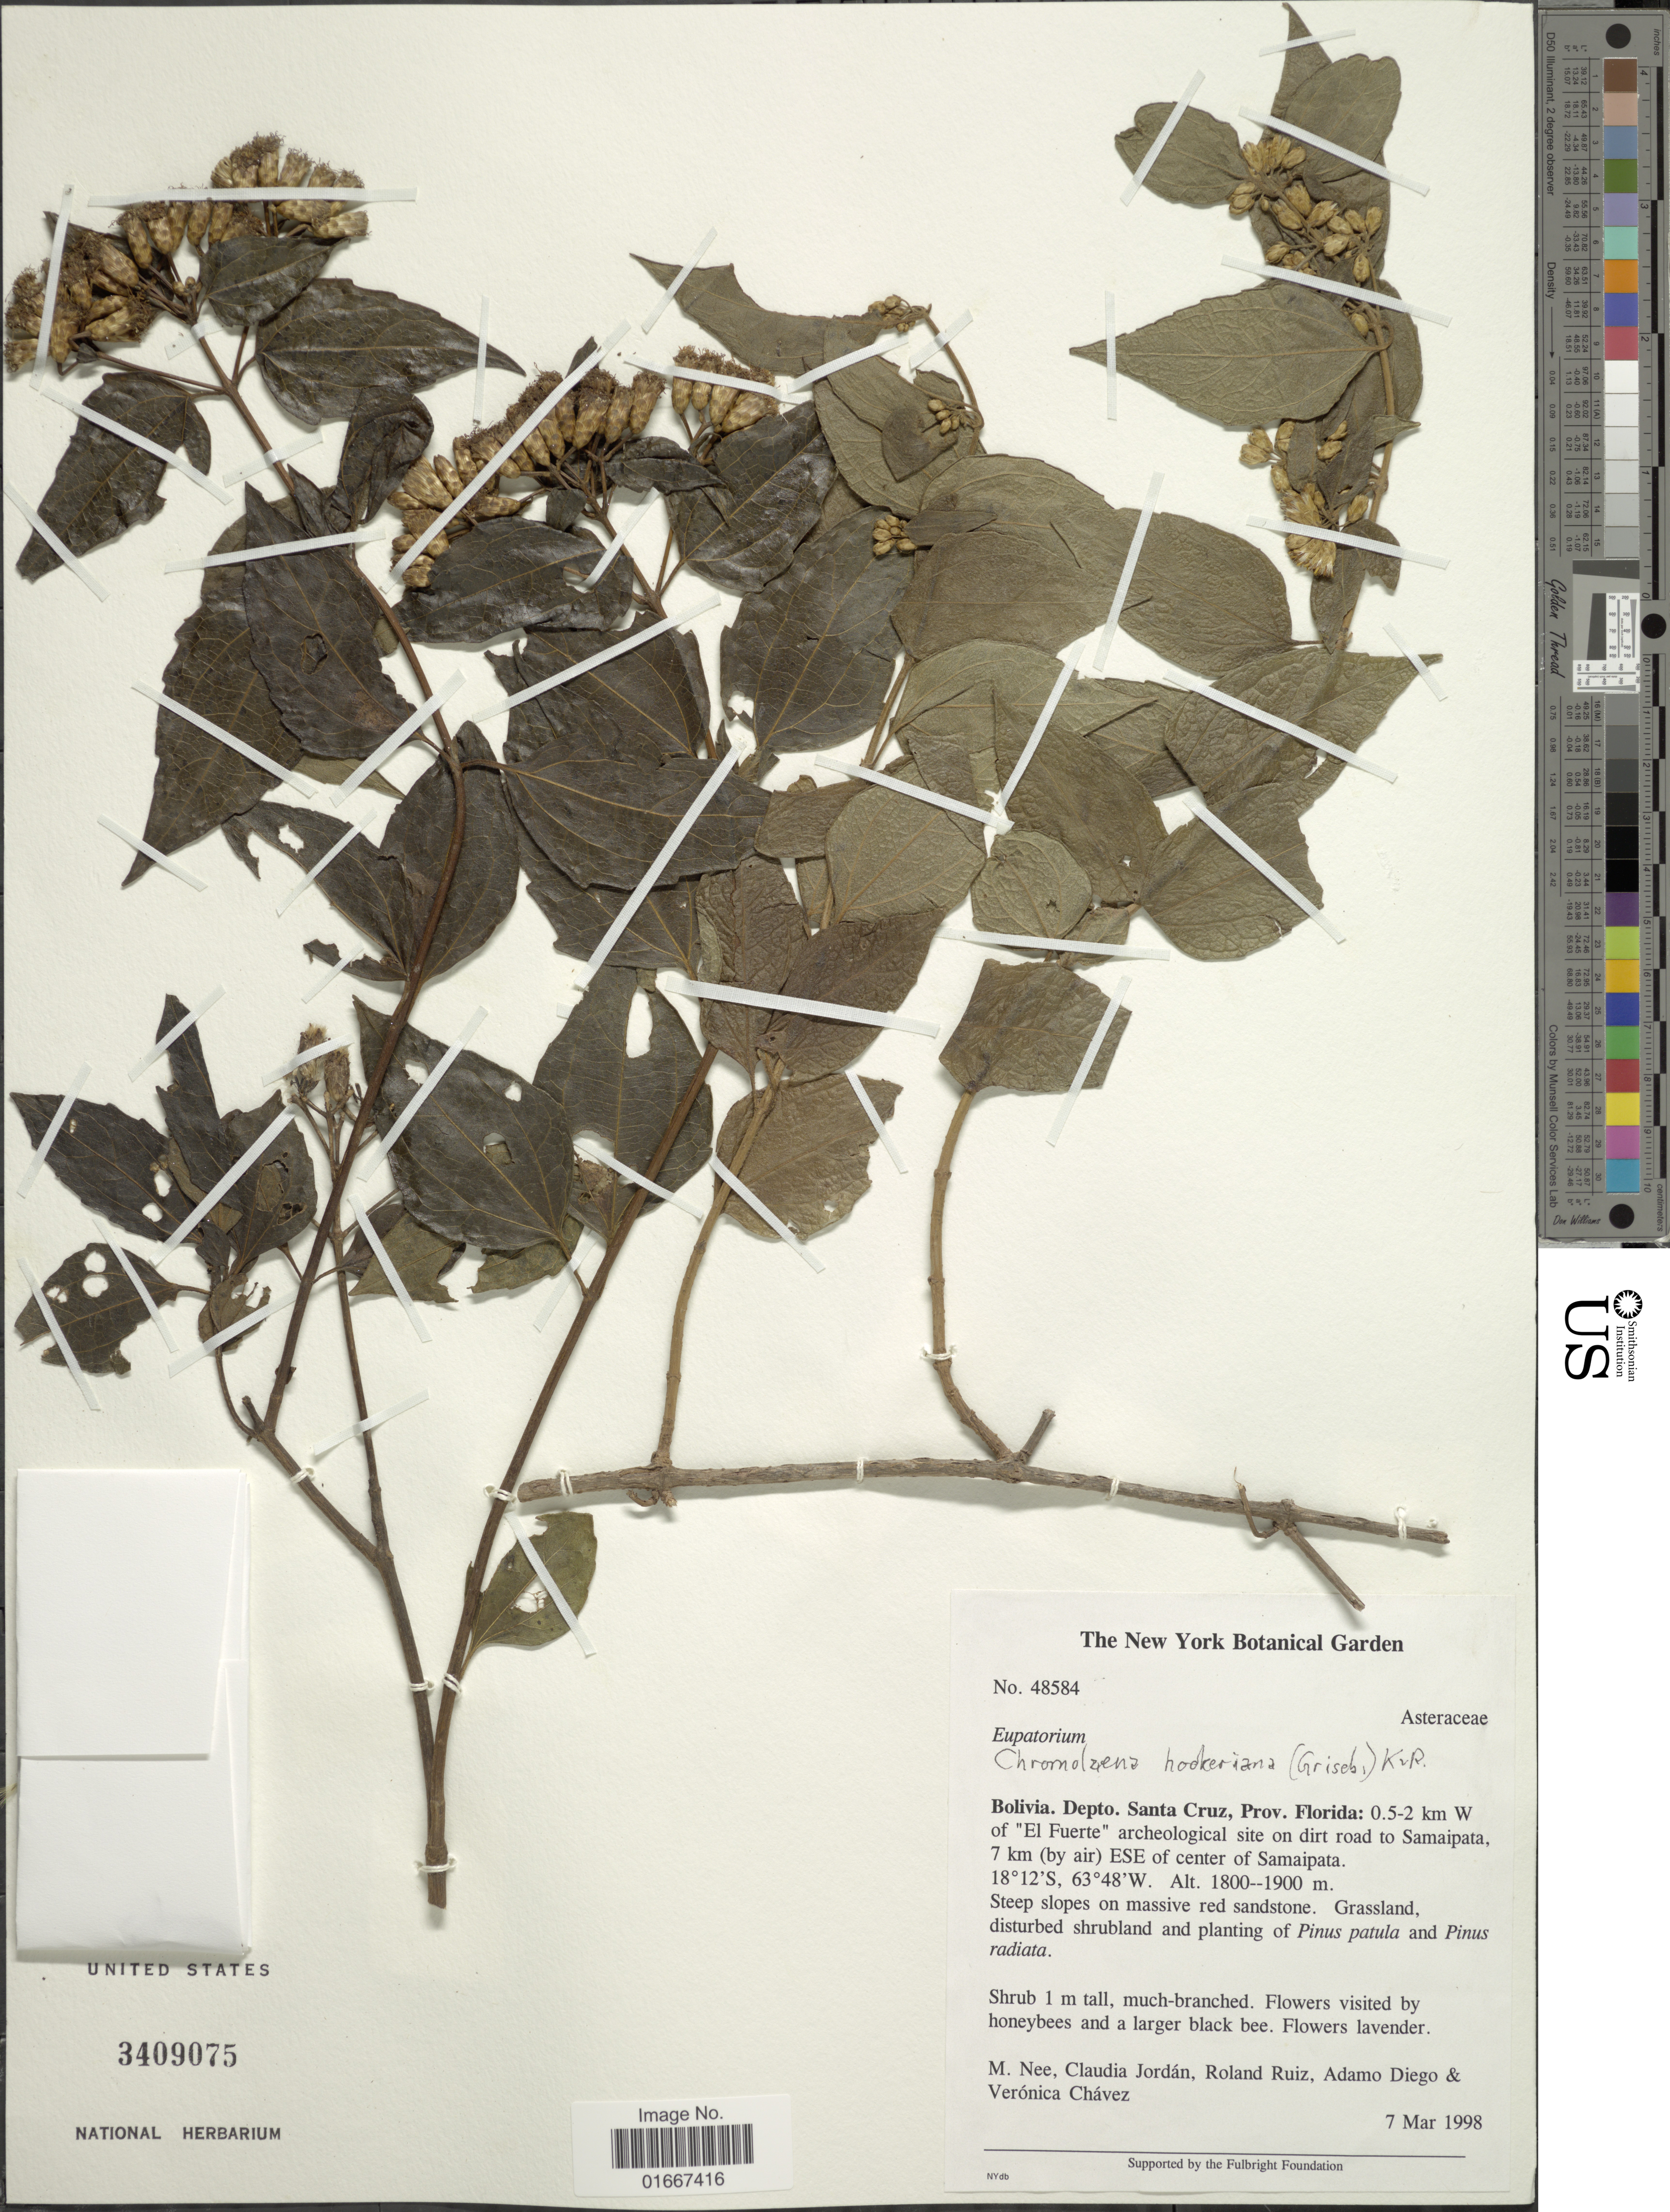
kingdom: Plantae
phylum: Tracheophyta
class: Magnoliopsida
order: Asterales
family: Asteraceae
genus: Chromolaena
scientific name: Chromolaena odorata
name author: (L.) R.M. King & H. Rob.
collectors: M. Nee, C. Jordan, R. Ruiz, A. Diego & V. Chavez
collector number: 48584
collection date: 1998-03-07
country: Bolivia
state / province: Santa Cruz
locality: Prov. Florida: 0.5-2 km W of "El Fuerte"archeological site on dirt road to Samaipata, 7 km (by air) ESE of center of Samaipata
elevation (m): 1800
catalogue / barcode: US 3409075